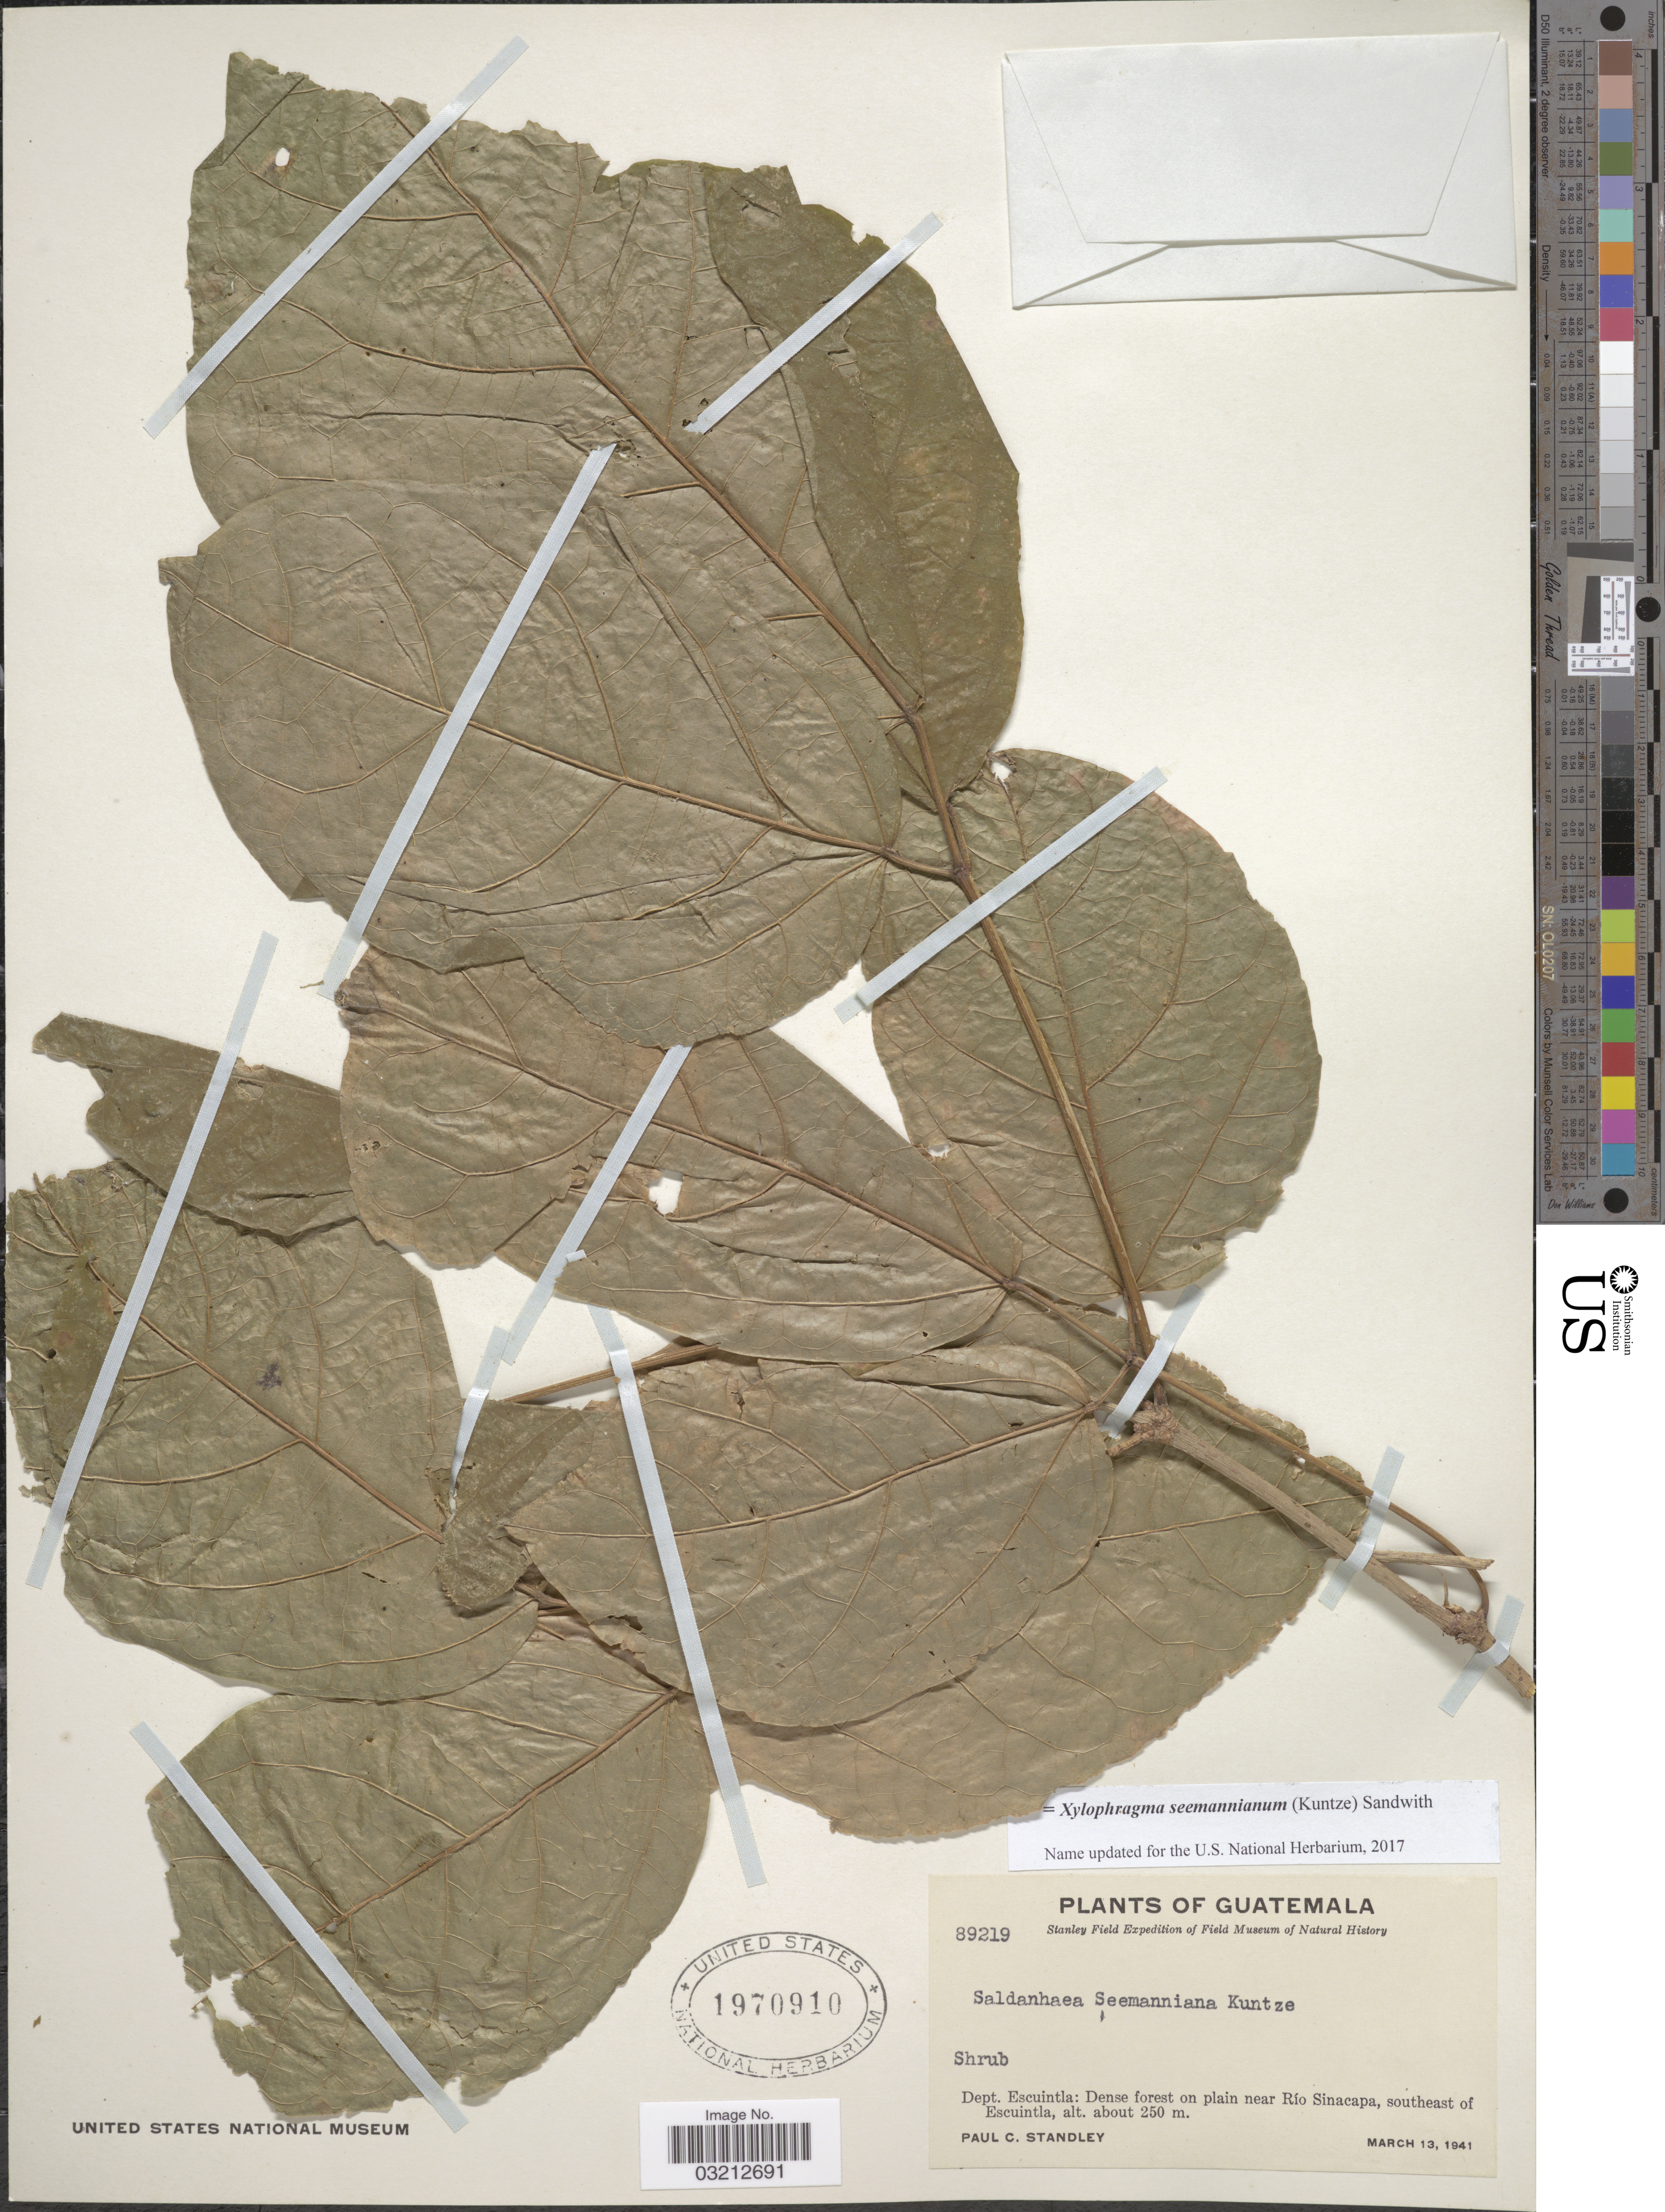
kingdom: Plantae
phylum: Tracheophyta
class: Magnoliopsida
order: Lamiales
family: Bignoniaceae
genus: Xylophragma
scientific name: Xylophragma seemannianum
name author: (Kuntze) Sandwith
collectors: P. C. Standley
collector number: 89219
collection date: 1941-03-13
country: Guatemala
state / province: Escuintla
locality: Dept. Escuintla: Dense forest on plain near Río Sinacapa, southeast of Escuintla.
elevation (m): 250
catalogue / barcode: US 1970910